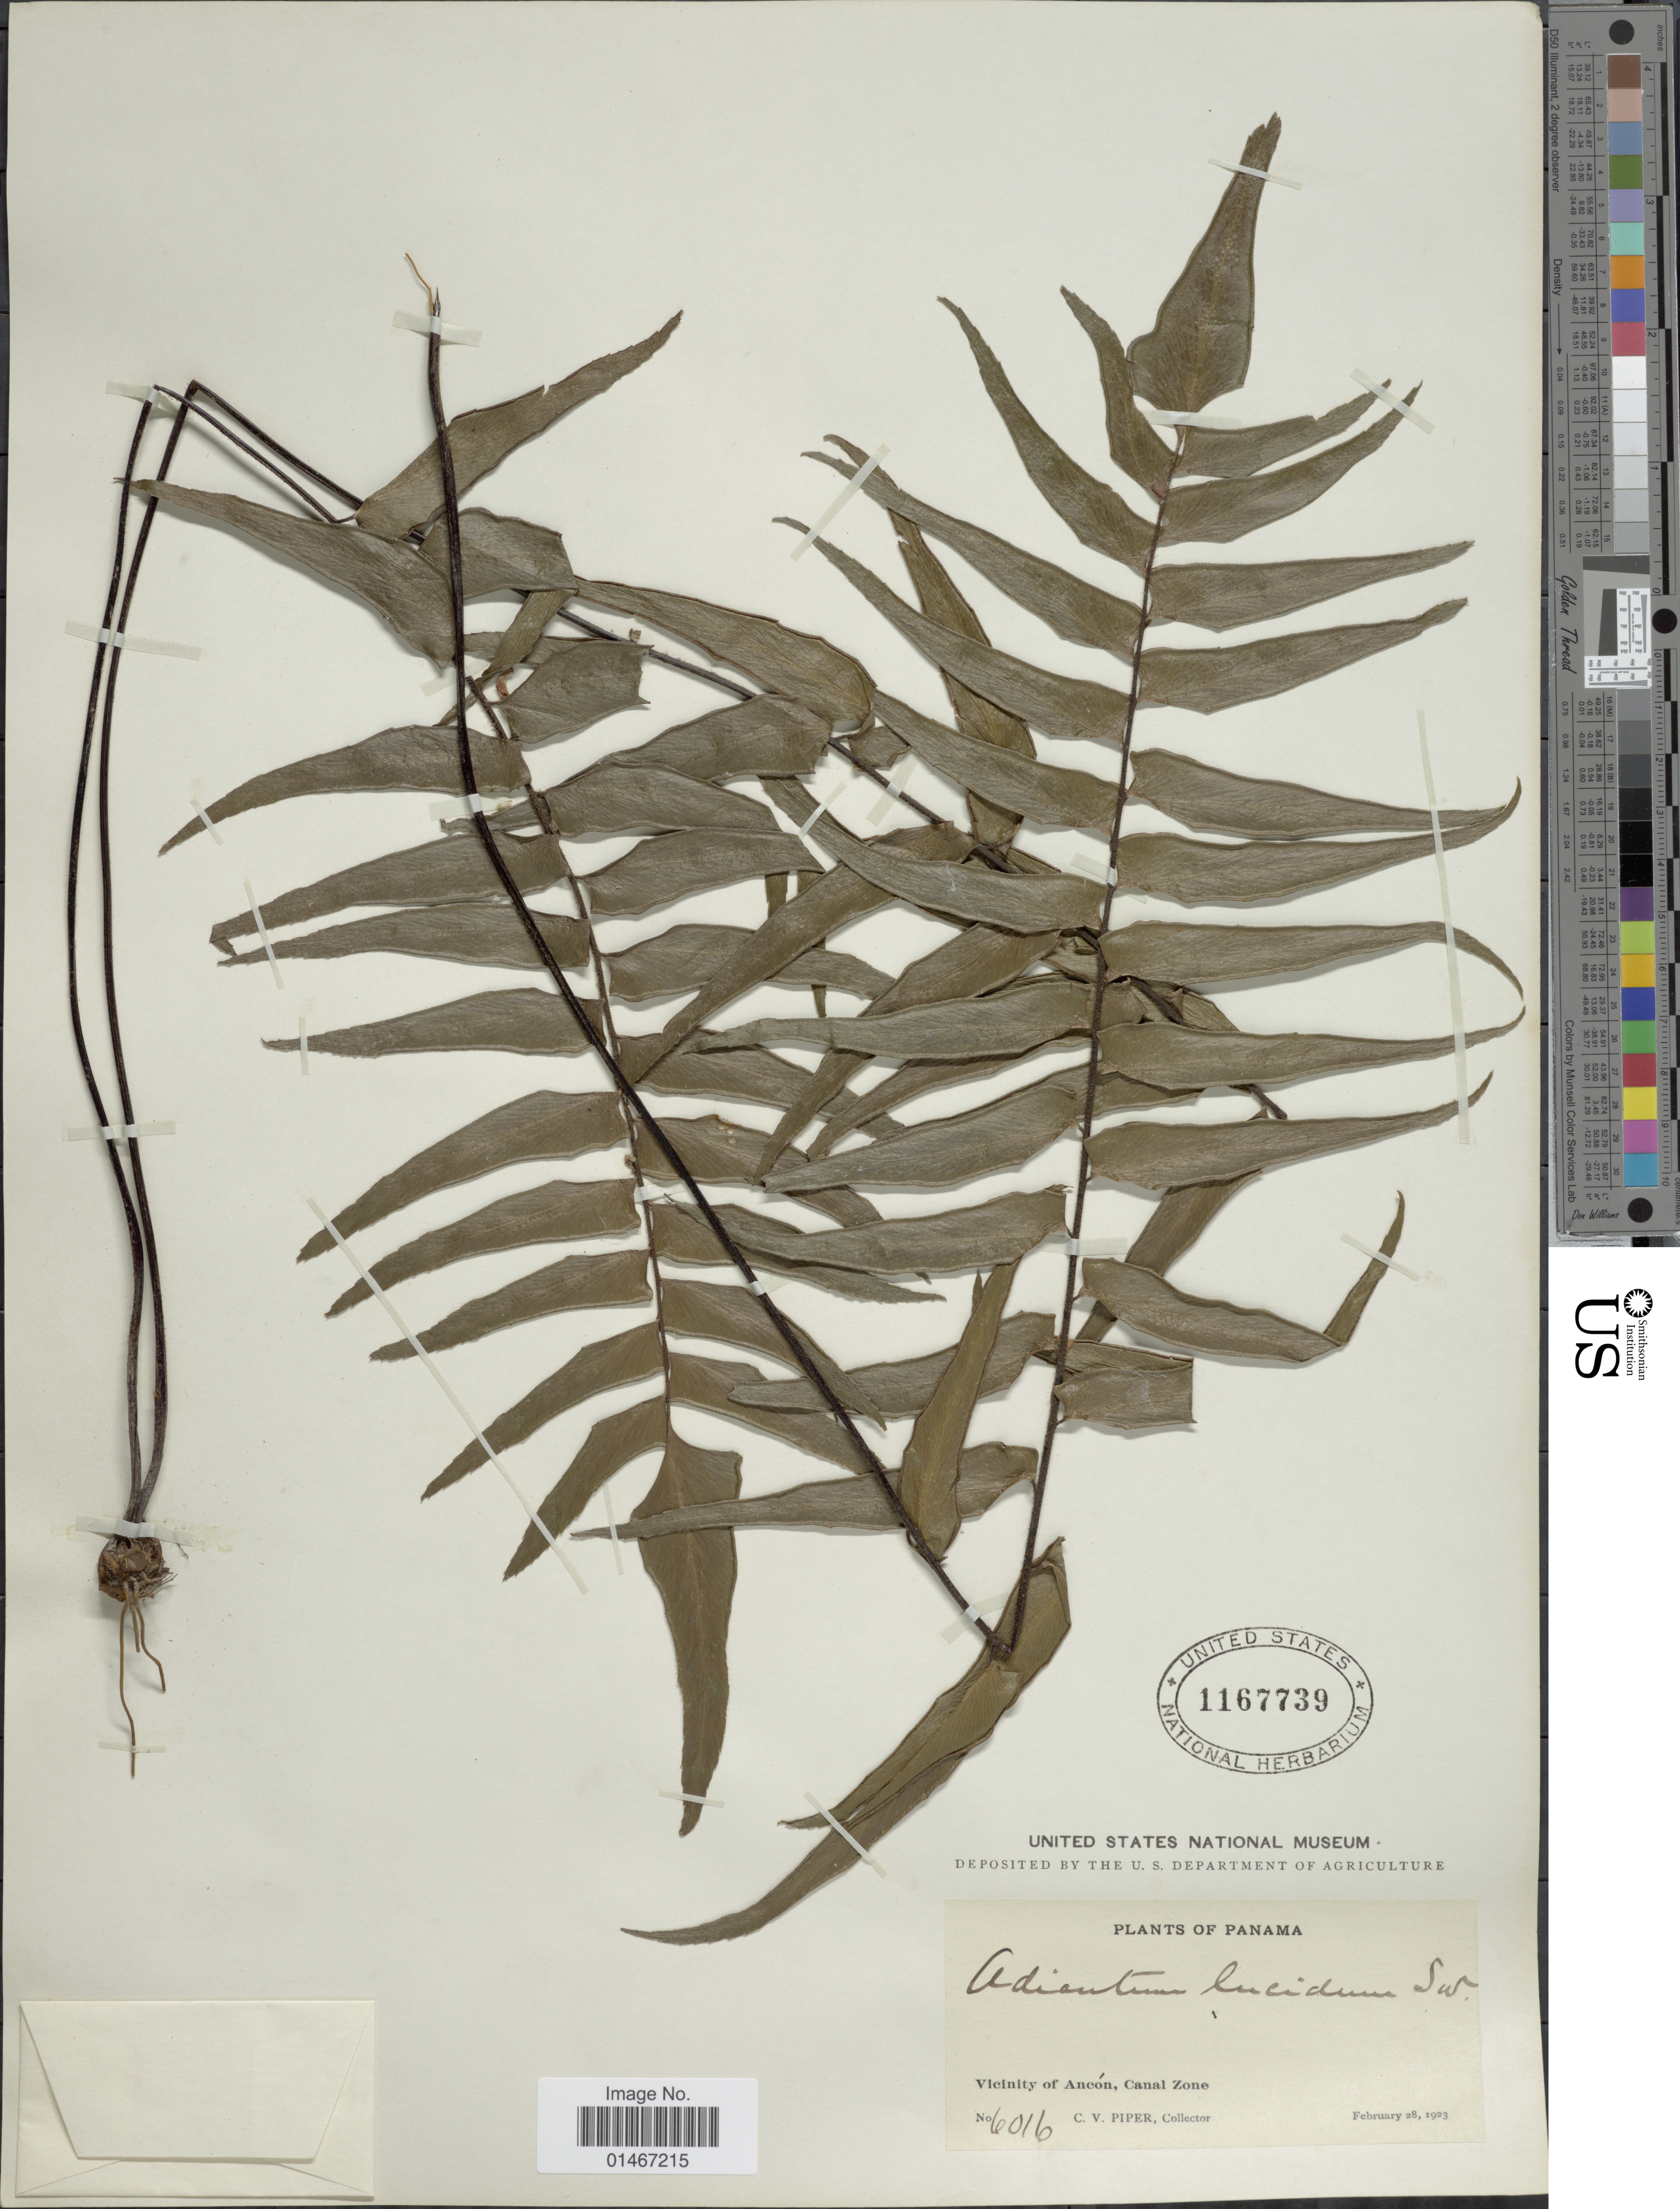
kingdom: Plantae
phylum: Tracheophyta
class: Polypodiopsida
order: Polypodiales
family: Pteridaceae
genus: Adiantum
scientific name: Adiantum lucidum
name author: (Cav.) Sw.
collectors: C. V. Piper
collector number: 6016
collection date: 1923-02-28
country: Panama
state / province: Colón / Panamá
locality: Vicinity of Ancon, Canal Zone.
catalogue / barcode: US 1167739